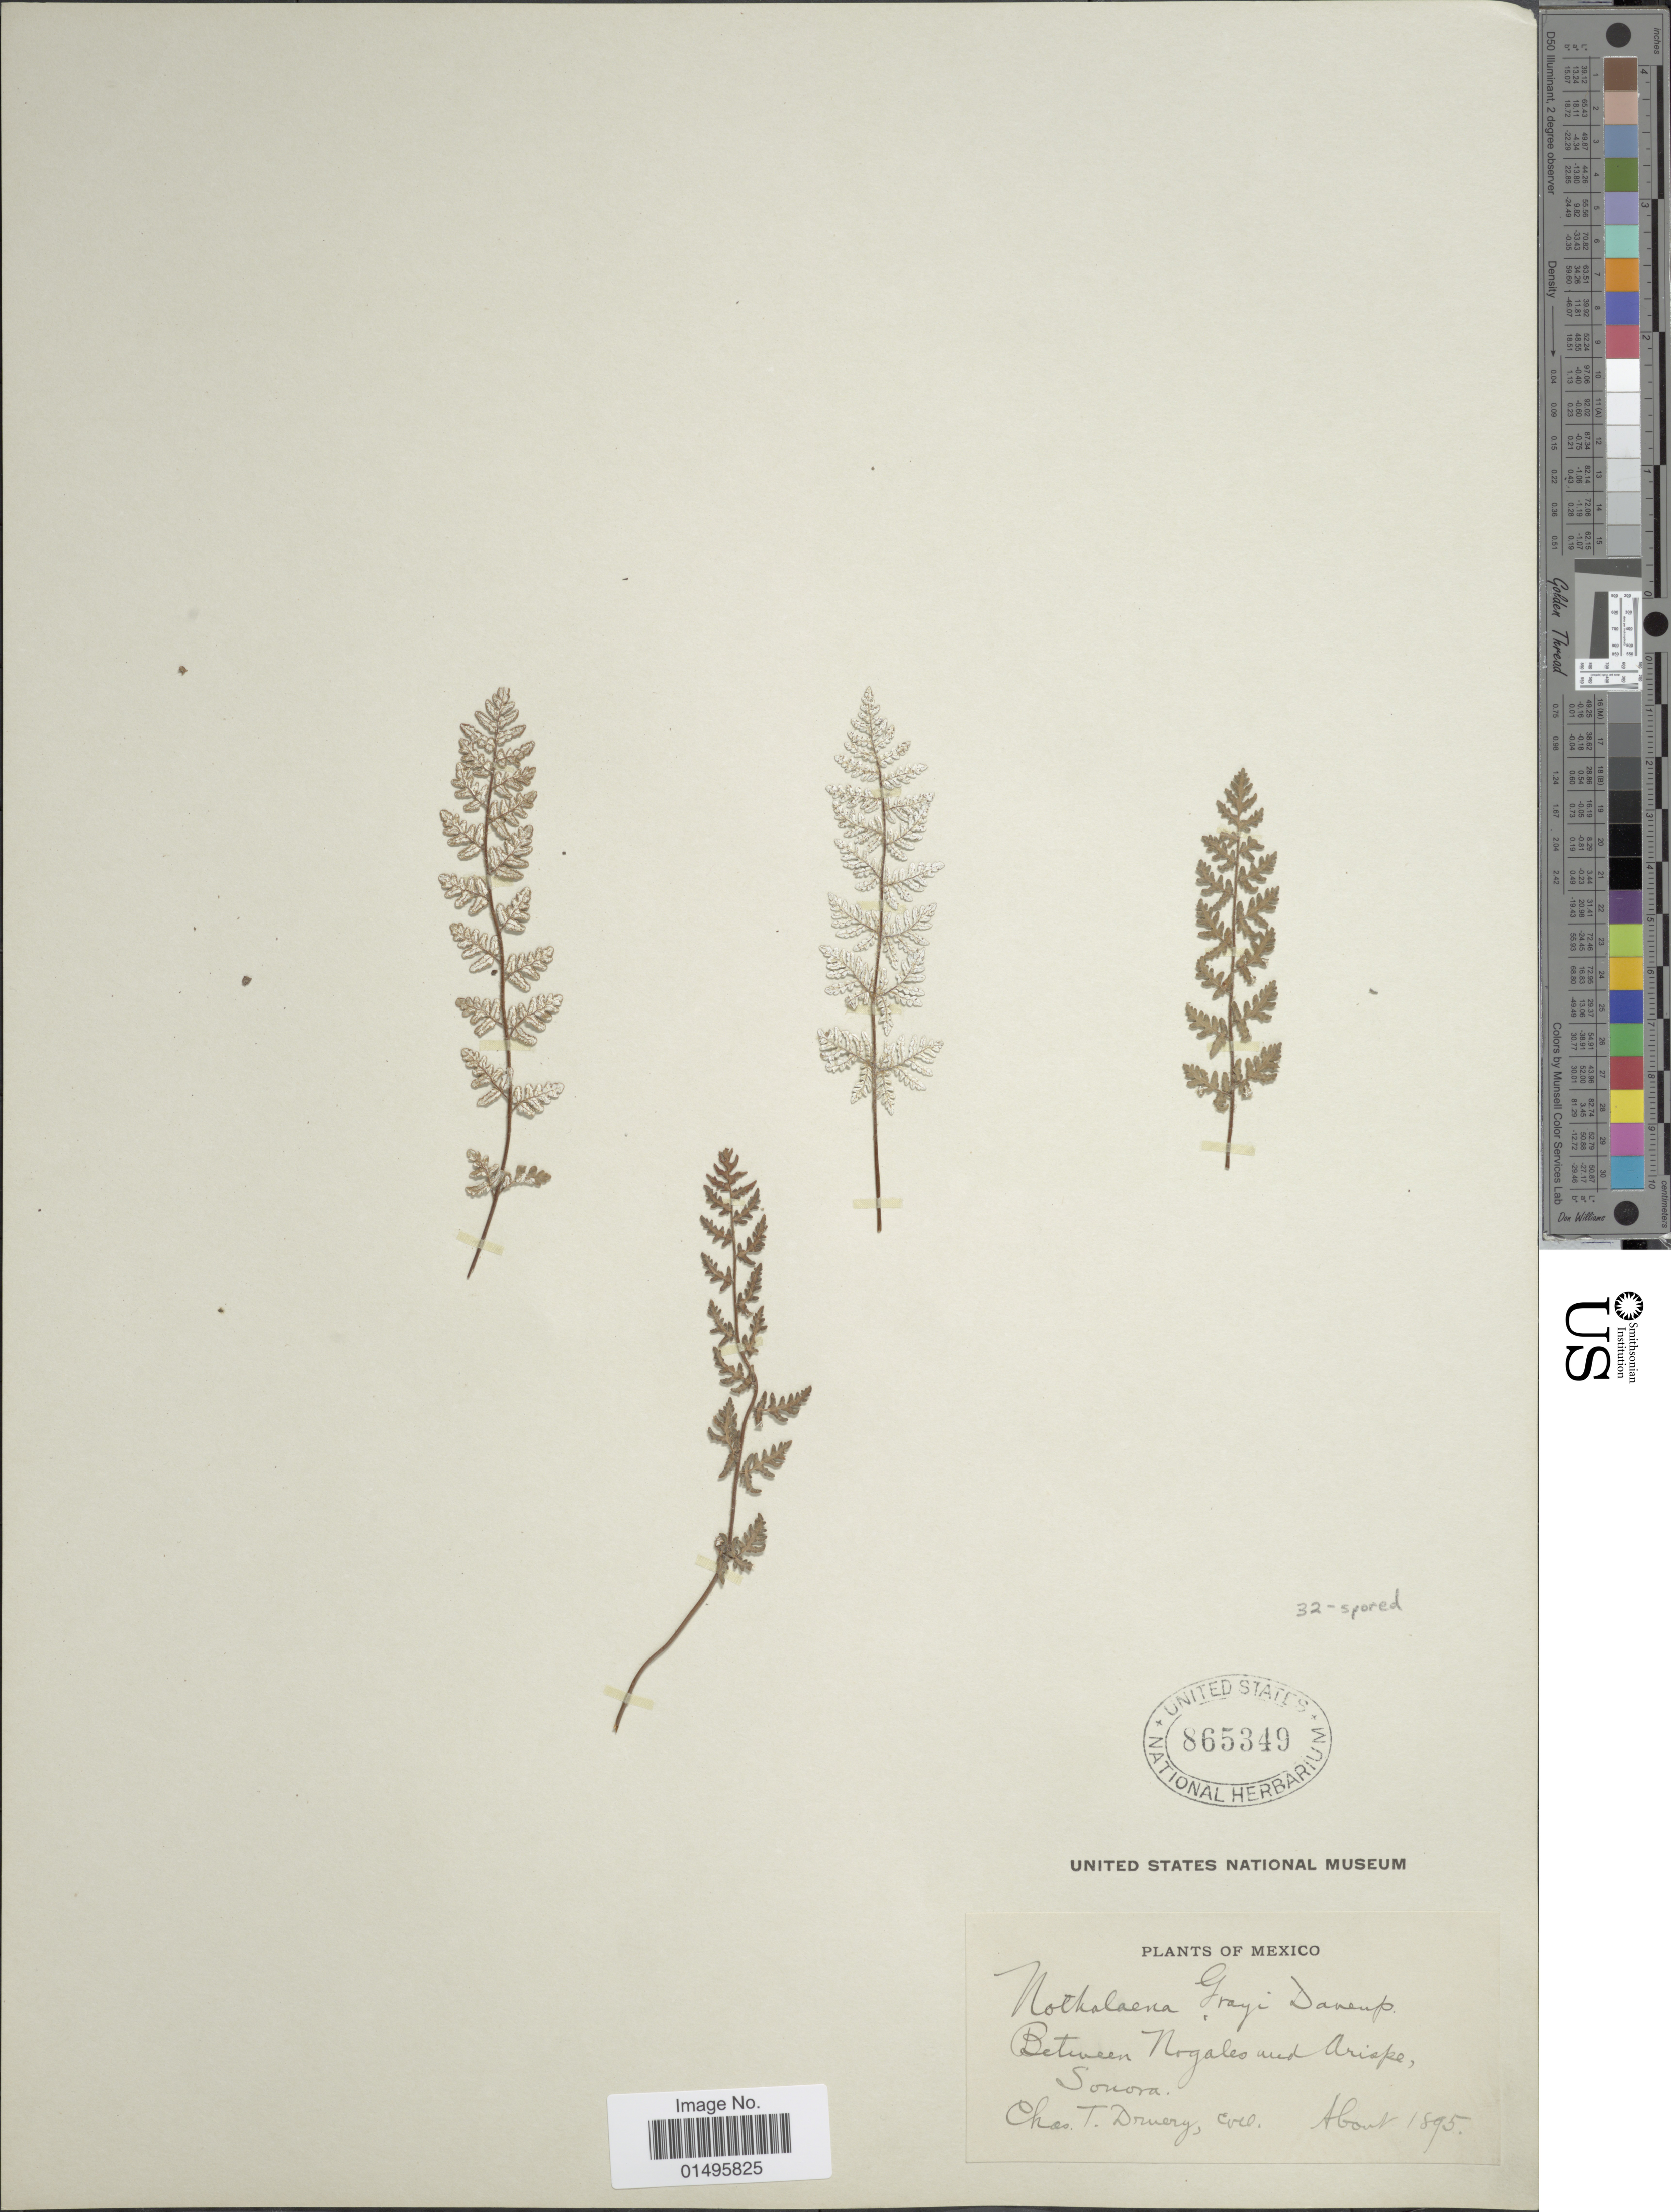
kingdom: Plantae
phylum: Tracheophyta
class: Polypodiopsida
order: Polypodiales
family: Pteridaceae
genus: Notholaena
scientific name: Notholaena grayi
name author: Davenp.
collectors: C. Druery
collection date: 1895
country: Mexico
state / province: Sonora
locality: Mexico, between Nogales and Arispe.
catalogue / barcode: US 865349